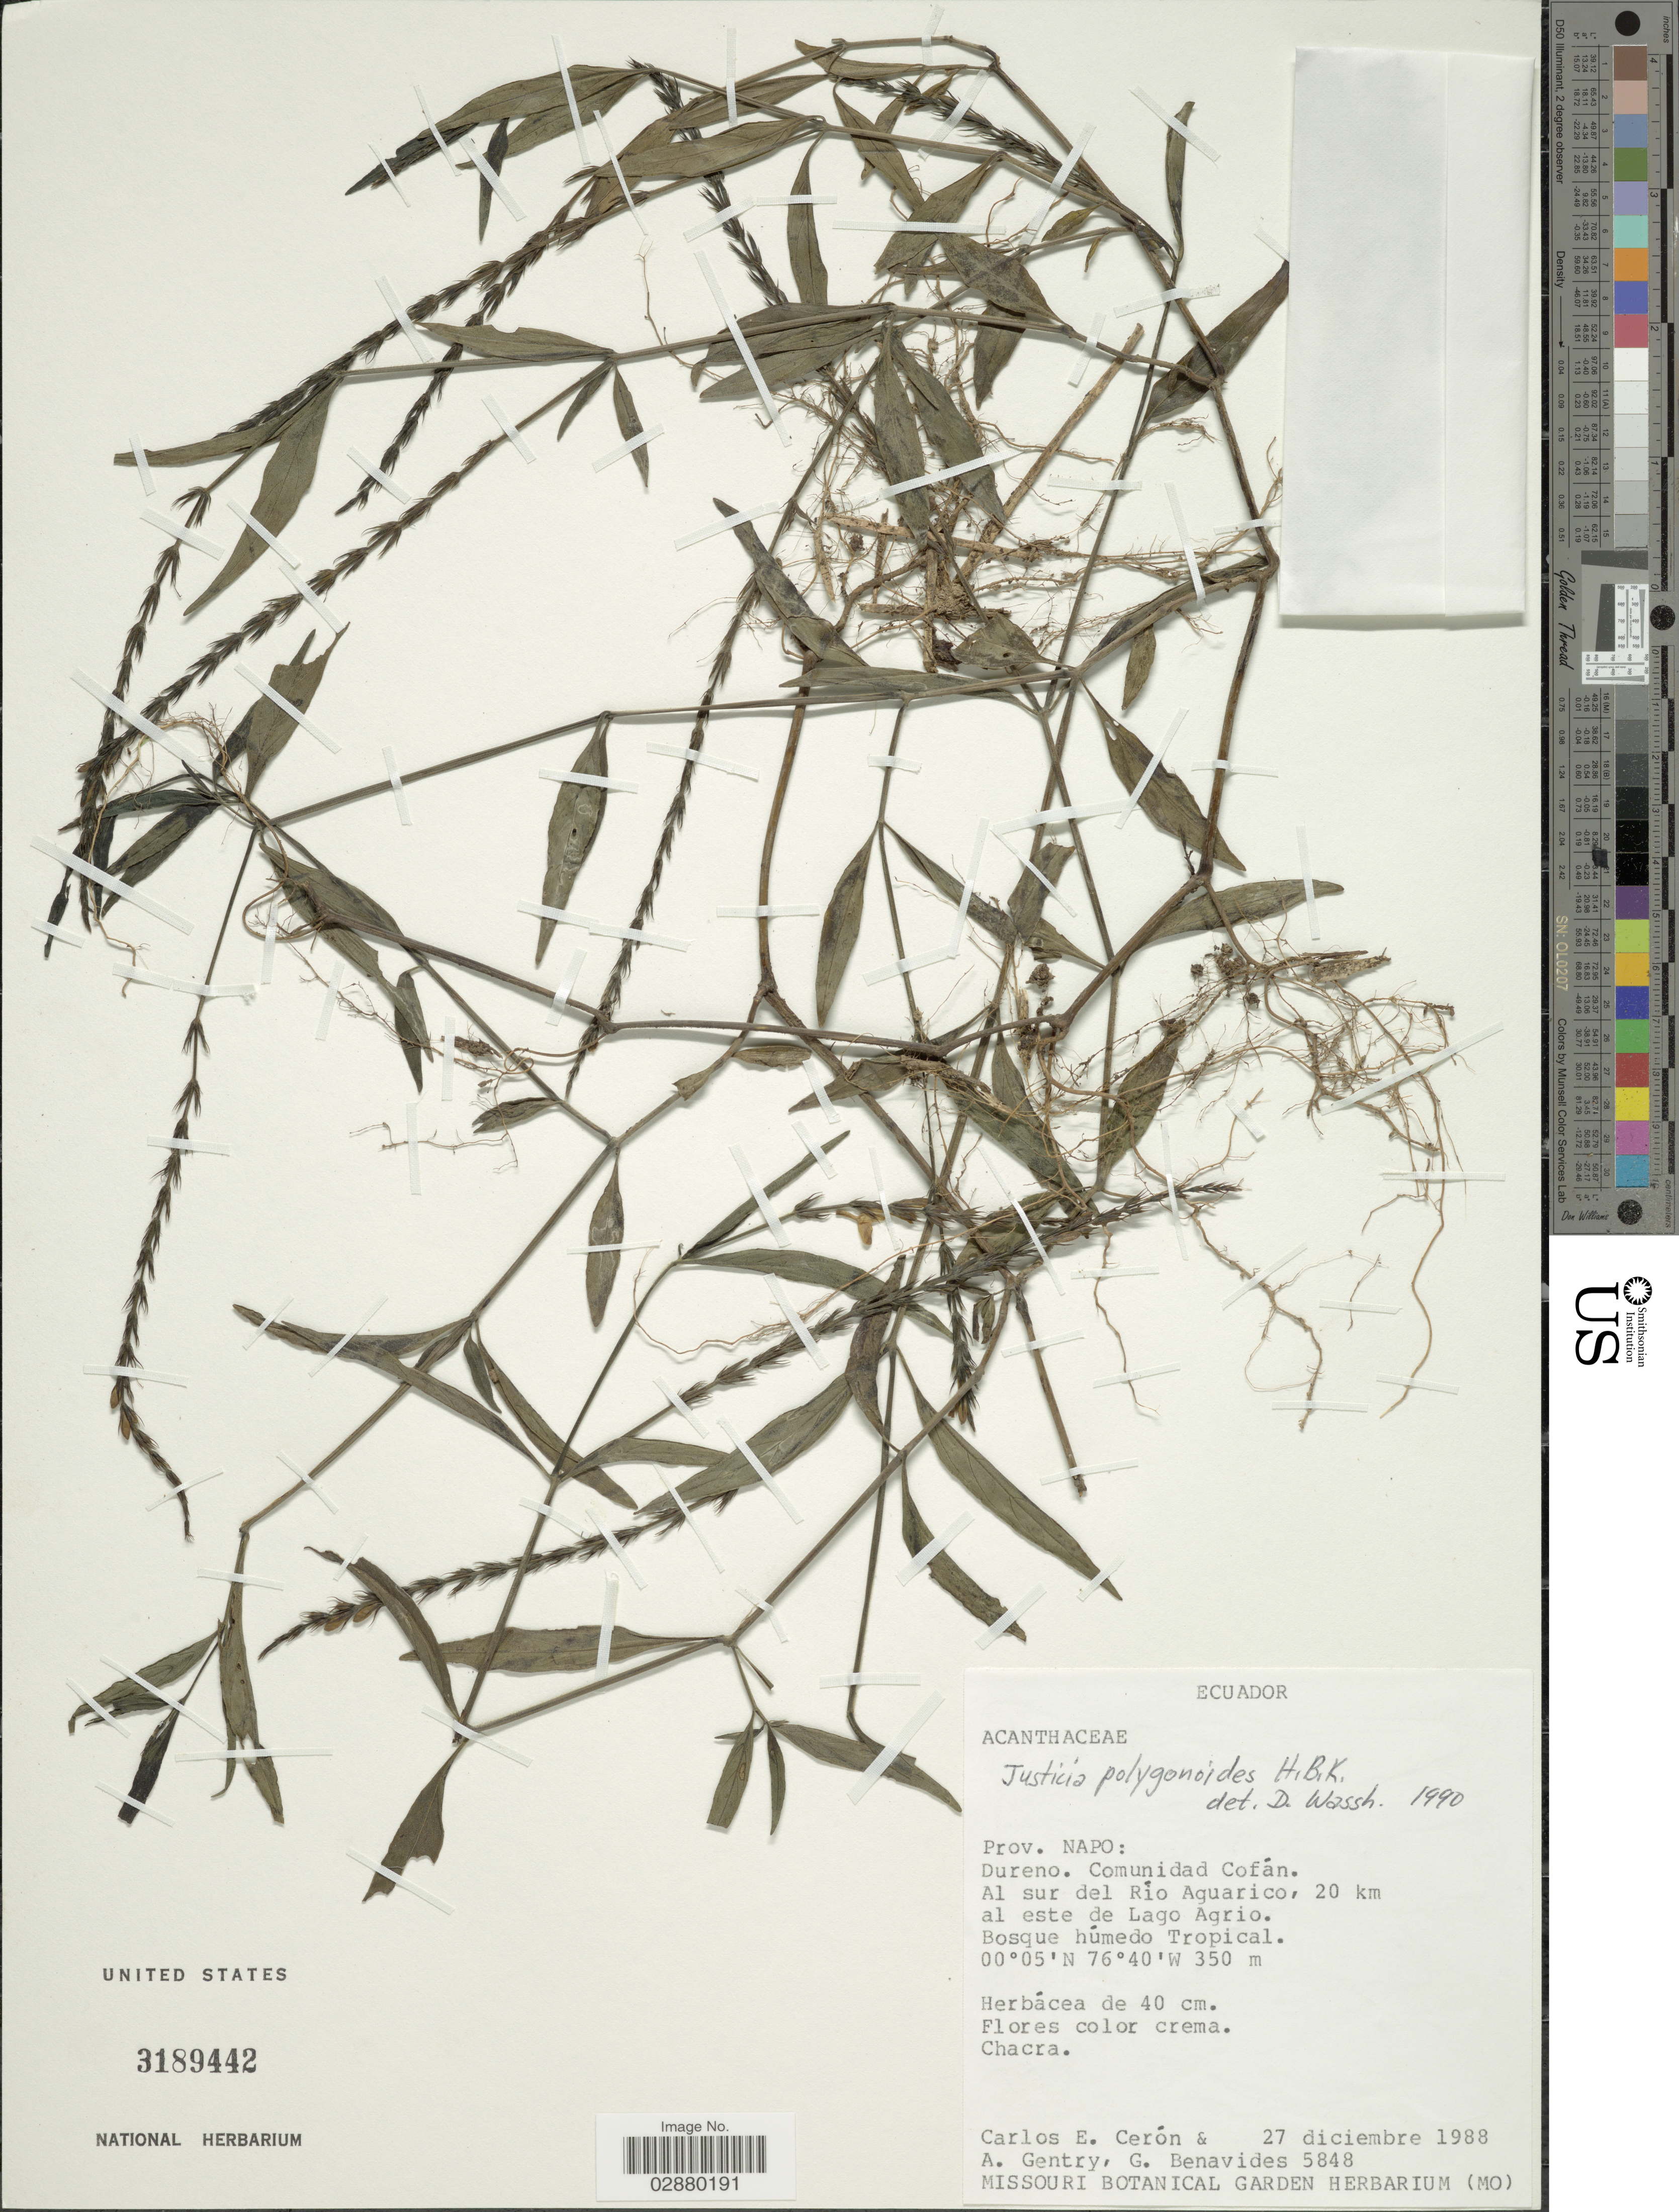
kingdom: Plantae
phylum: Tracheophyta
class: Magnoliopsida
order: Lamiales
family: Acanthaceae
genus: Justicia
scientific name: Justicia polygonoides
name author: Kunth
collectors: C. E. Cerón M., A. H. Gentry & G. Benavides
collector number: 5848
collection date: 1988-12-27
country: Ecuador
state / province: Napo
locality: Prov. Napo: Dureno. Comunidad Cofán. Al sur del Río Aguarico, 20 km al este de Lago Agrio.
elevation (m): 350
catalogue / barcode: US 3189442